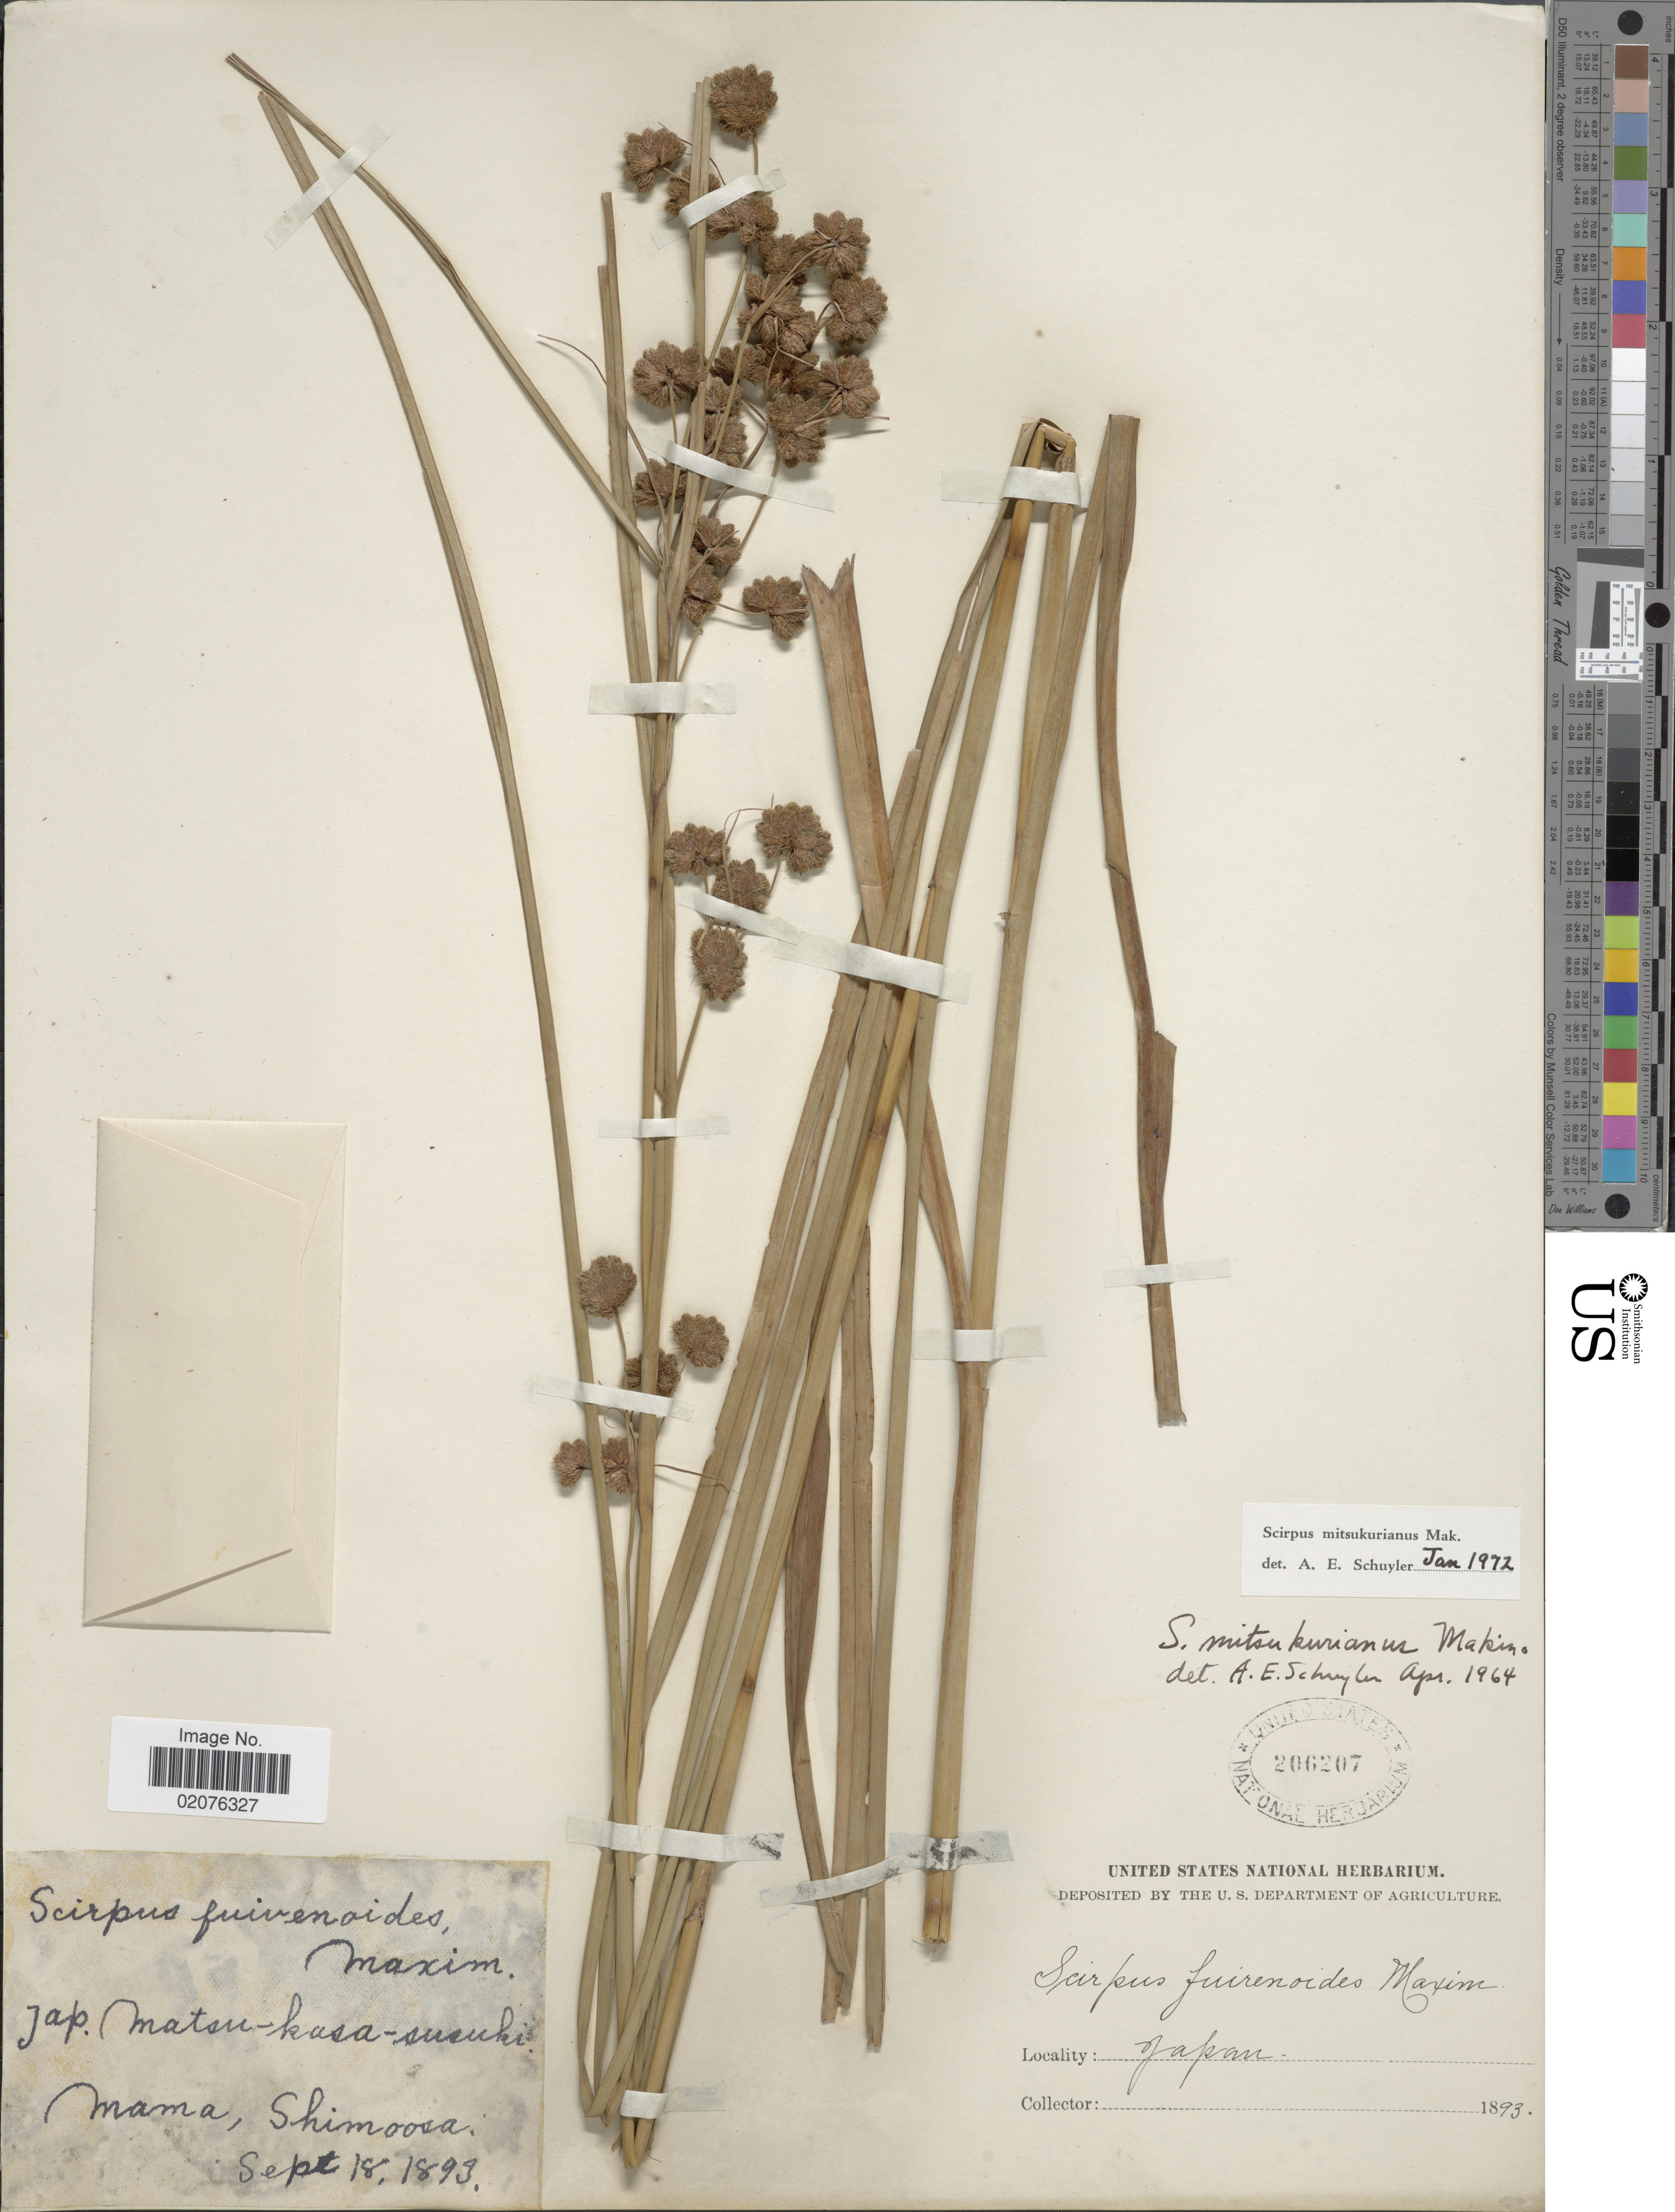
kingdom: Plantae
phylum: Tracheophyta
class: Liliopsida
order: Poales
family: Cyperaceae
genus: Scirpus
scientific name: Scirpus mitsukurianus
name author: Makino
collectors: ex herb. United States National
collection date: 1893-09-18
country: Japan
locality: Mama, Shimoosa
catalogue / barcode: US 206207